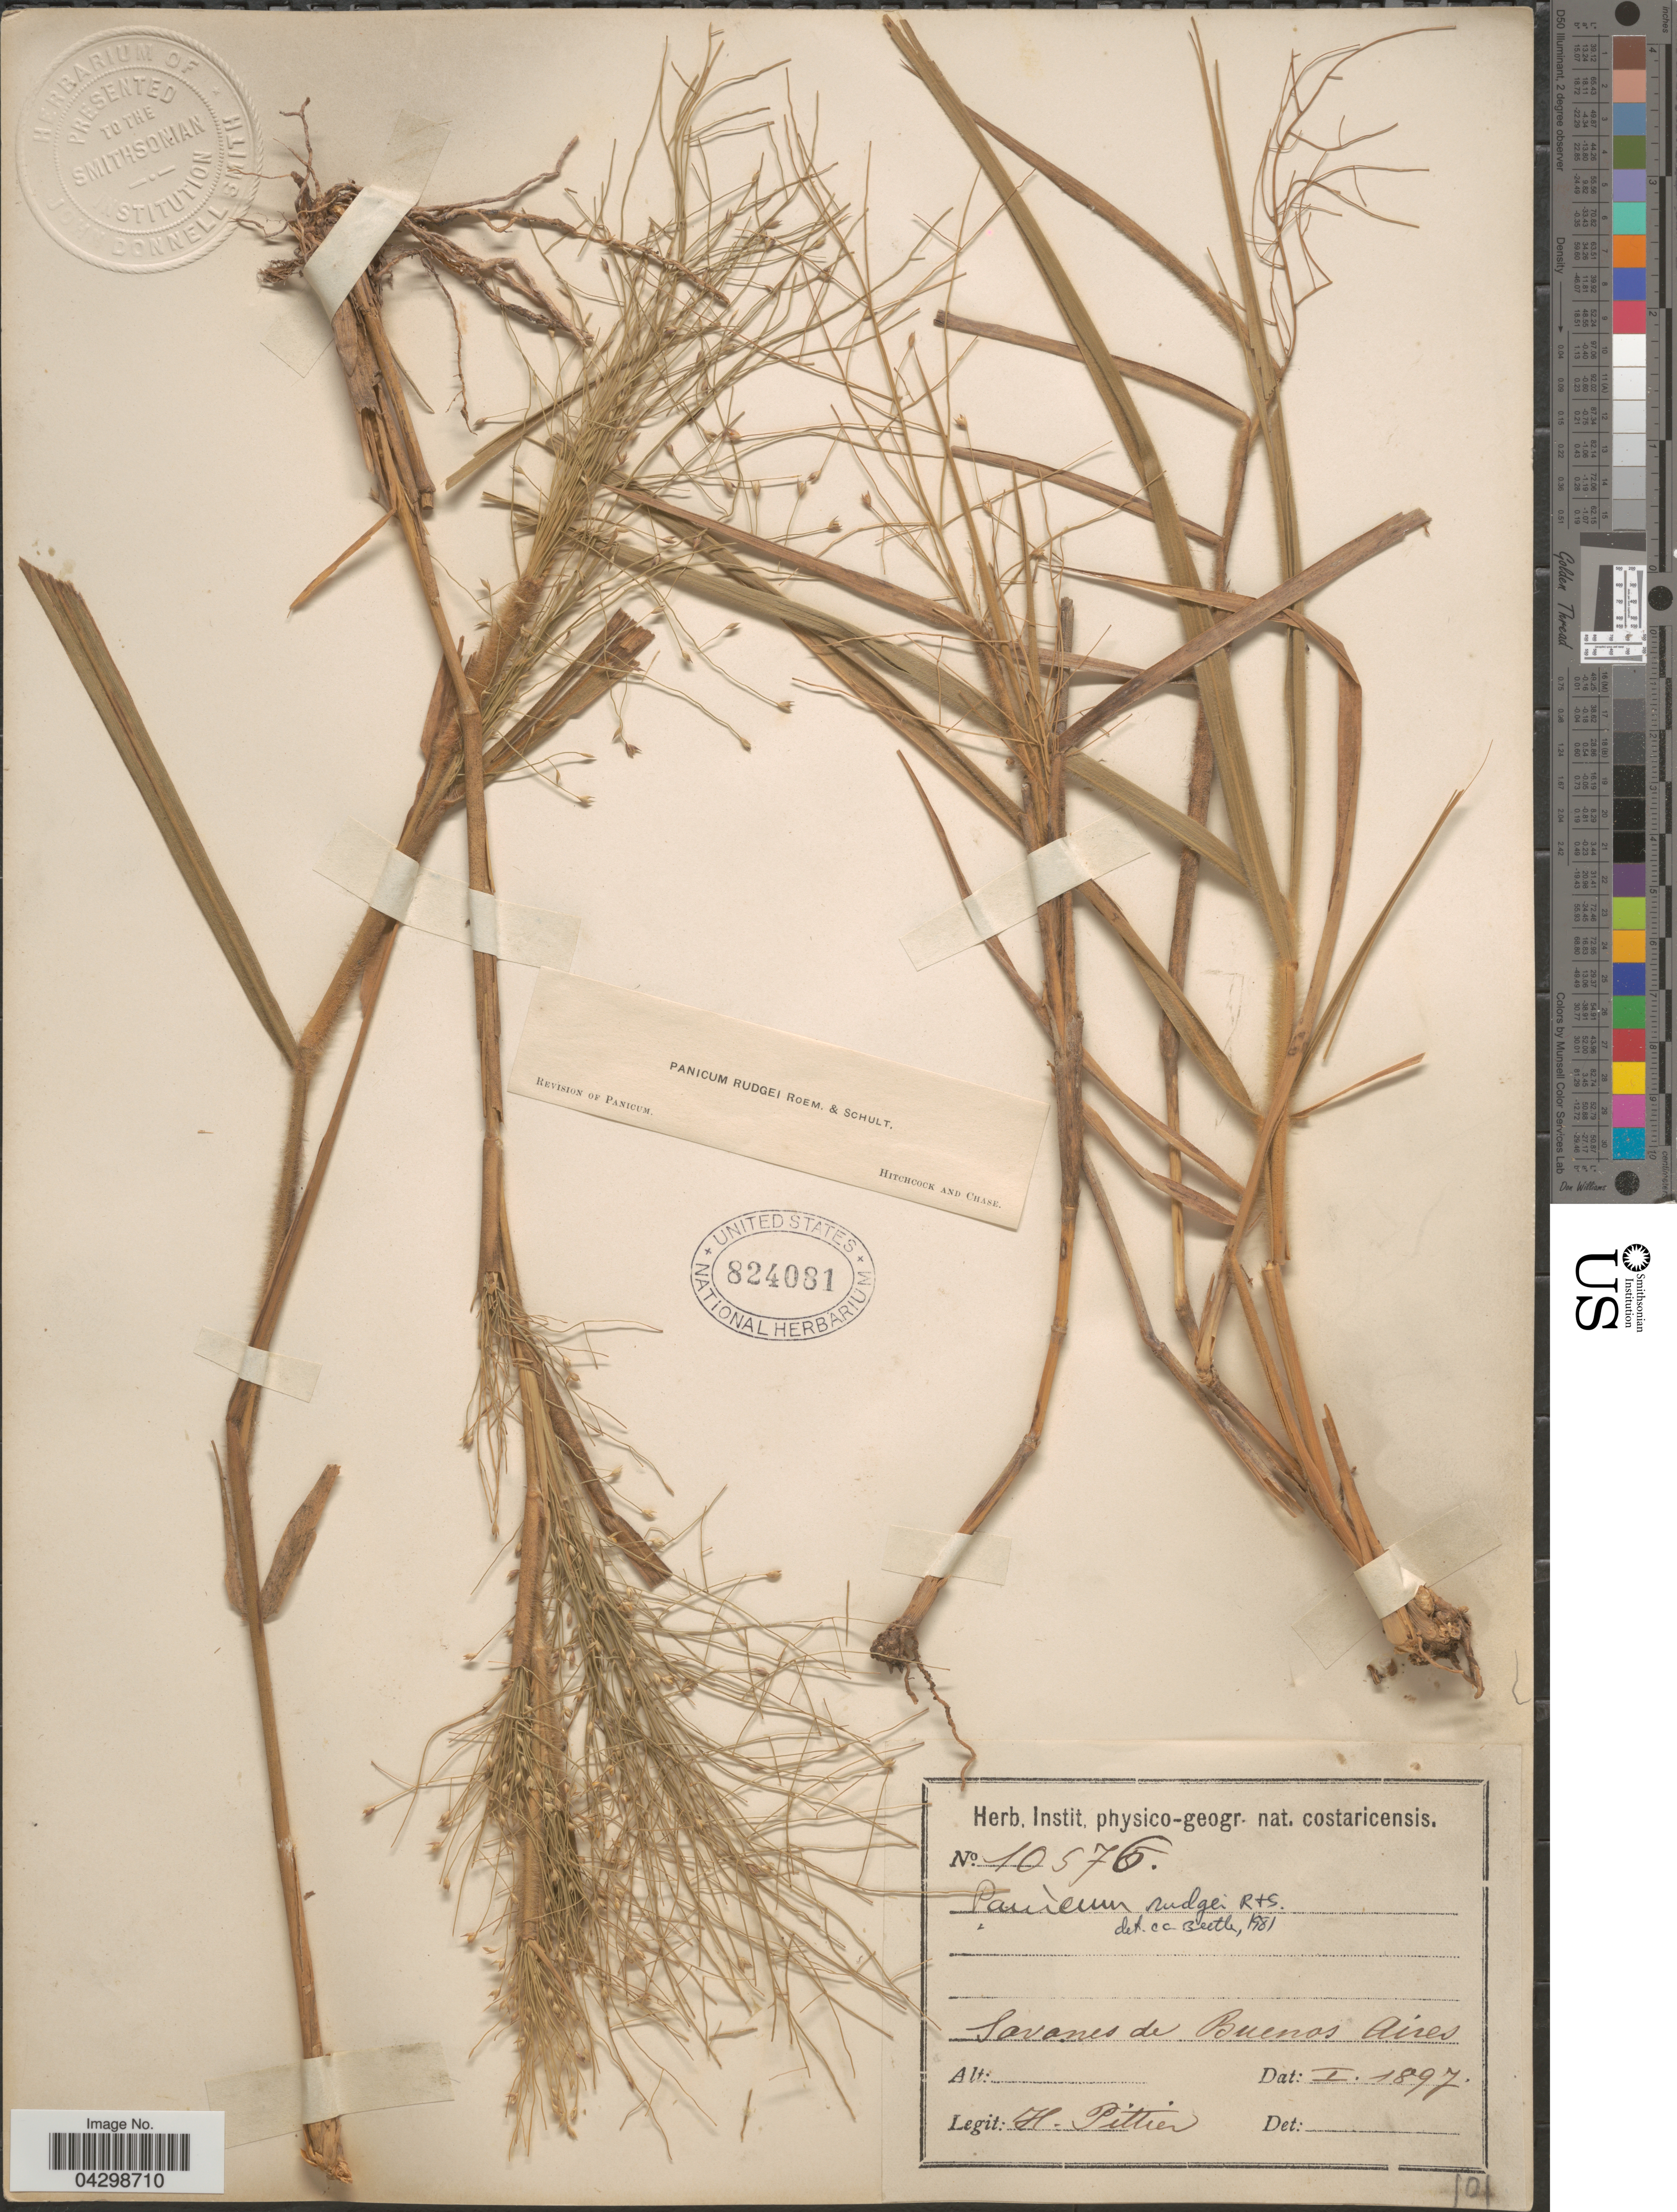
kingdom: Plantae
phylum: Tracheophyta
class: Liliopsida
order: Poales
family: Poaceae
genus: Panicum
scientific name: Panicum rudgei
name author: Roem. & Schult.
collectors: H. F. Pittier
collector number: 10576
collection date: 1897-01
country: Costa Rica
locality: Savanes de Buenos Aires.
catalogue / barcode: US 824081